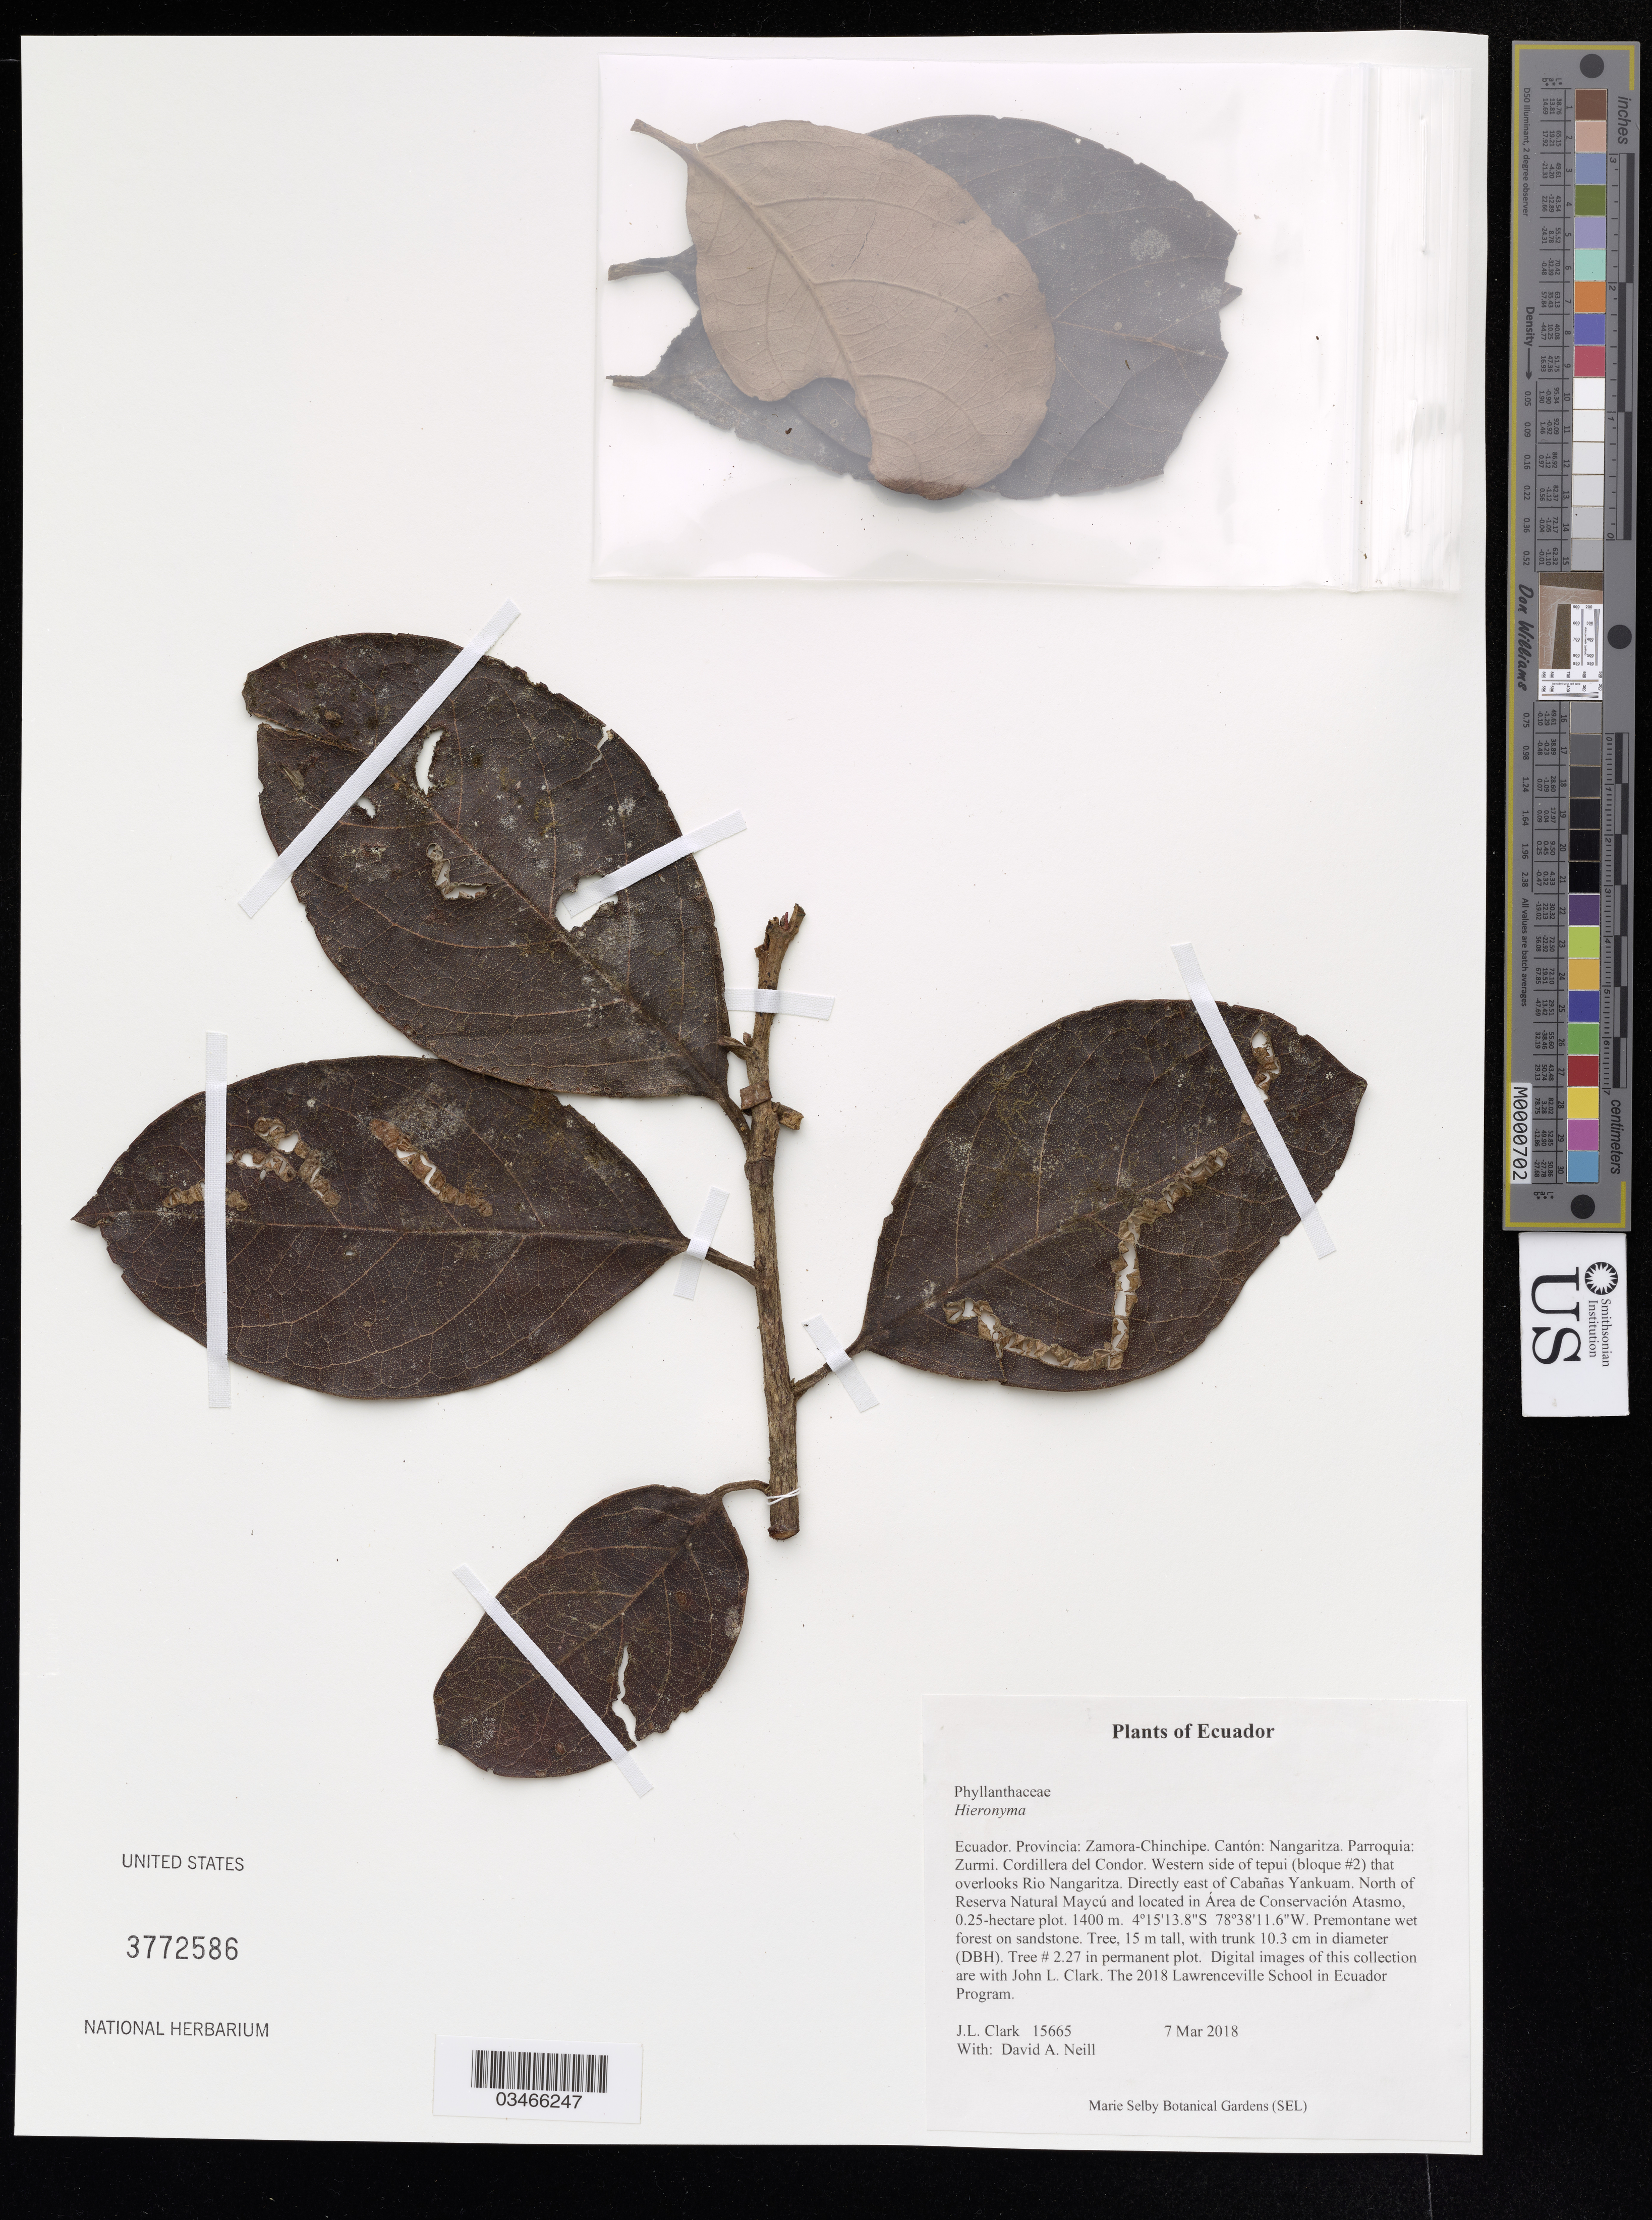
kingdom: Plantae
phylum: Tracheophyta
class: Magnoliopsida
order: Malpighiales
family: Phyllanthaceae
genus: Hieronyma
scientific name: Hieronyma sp.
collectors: J. Clark & D. A. Neill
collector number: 15665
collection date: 2018-03-07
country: Ecuador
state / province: Zamora-Chinchipe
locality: Cantón: Nangaritza. Parroquia: Zurmi. Cordillera del Condor. Western side of tepui (bloque #2) that overlooks Rio Nangaritza. Directly east of Cabañas Yankuam. North of Reserva Natural Maycú and located in Área de Conservación Atasmo, 0.25-hectare plot.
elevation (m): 1400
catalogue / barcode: US 3772586